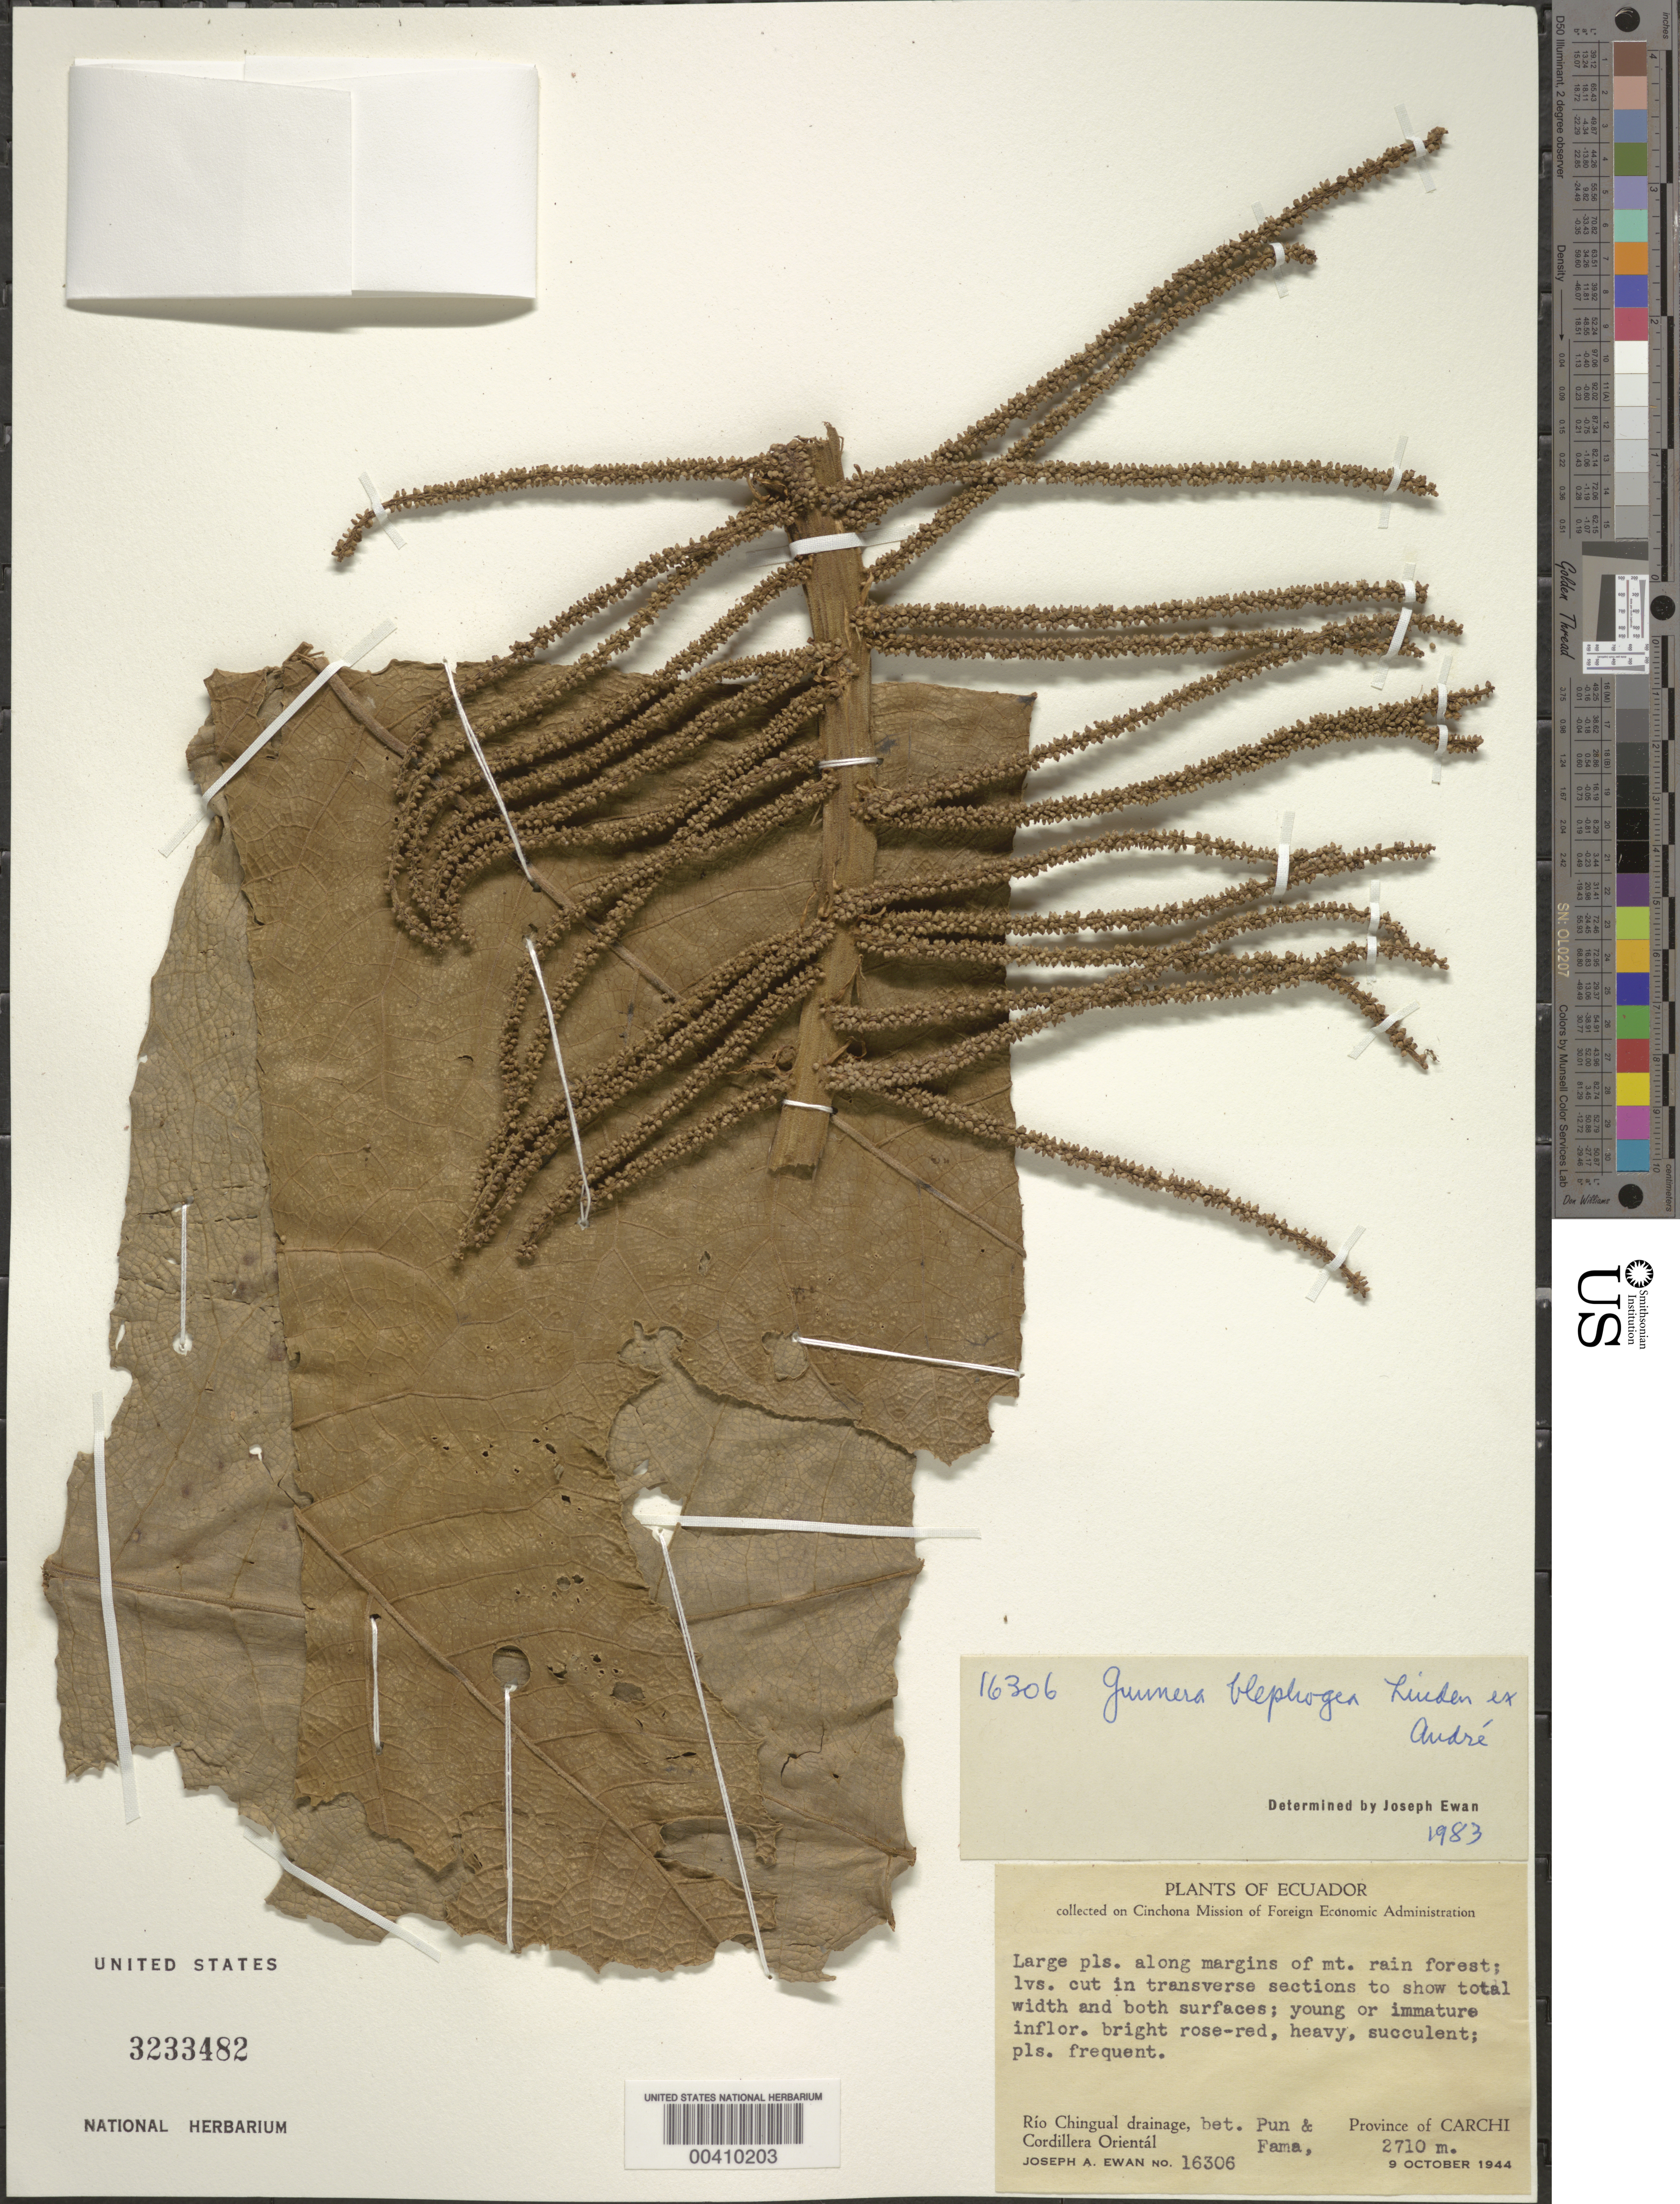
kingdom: Plantae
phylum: Tracheophyta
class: Magnoliopsida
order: Gunnerales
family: Gunneraceae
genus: Gunnera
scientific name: Gunnera brephogea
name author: B.L. Linden & André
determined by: Ewan, J. A.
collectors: J. A. Ewan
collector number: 16306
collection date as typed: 09 Oct 1944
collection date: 1944-10-09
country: Ecuador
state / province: Carchi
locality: Río Chingual drainage, between Pun and Fama, Cordillera Orientál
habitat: Along margins of mtn. rainforest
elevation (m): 2710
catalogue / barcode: US 3233482